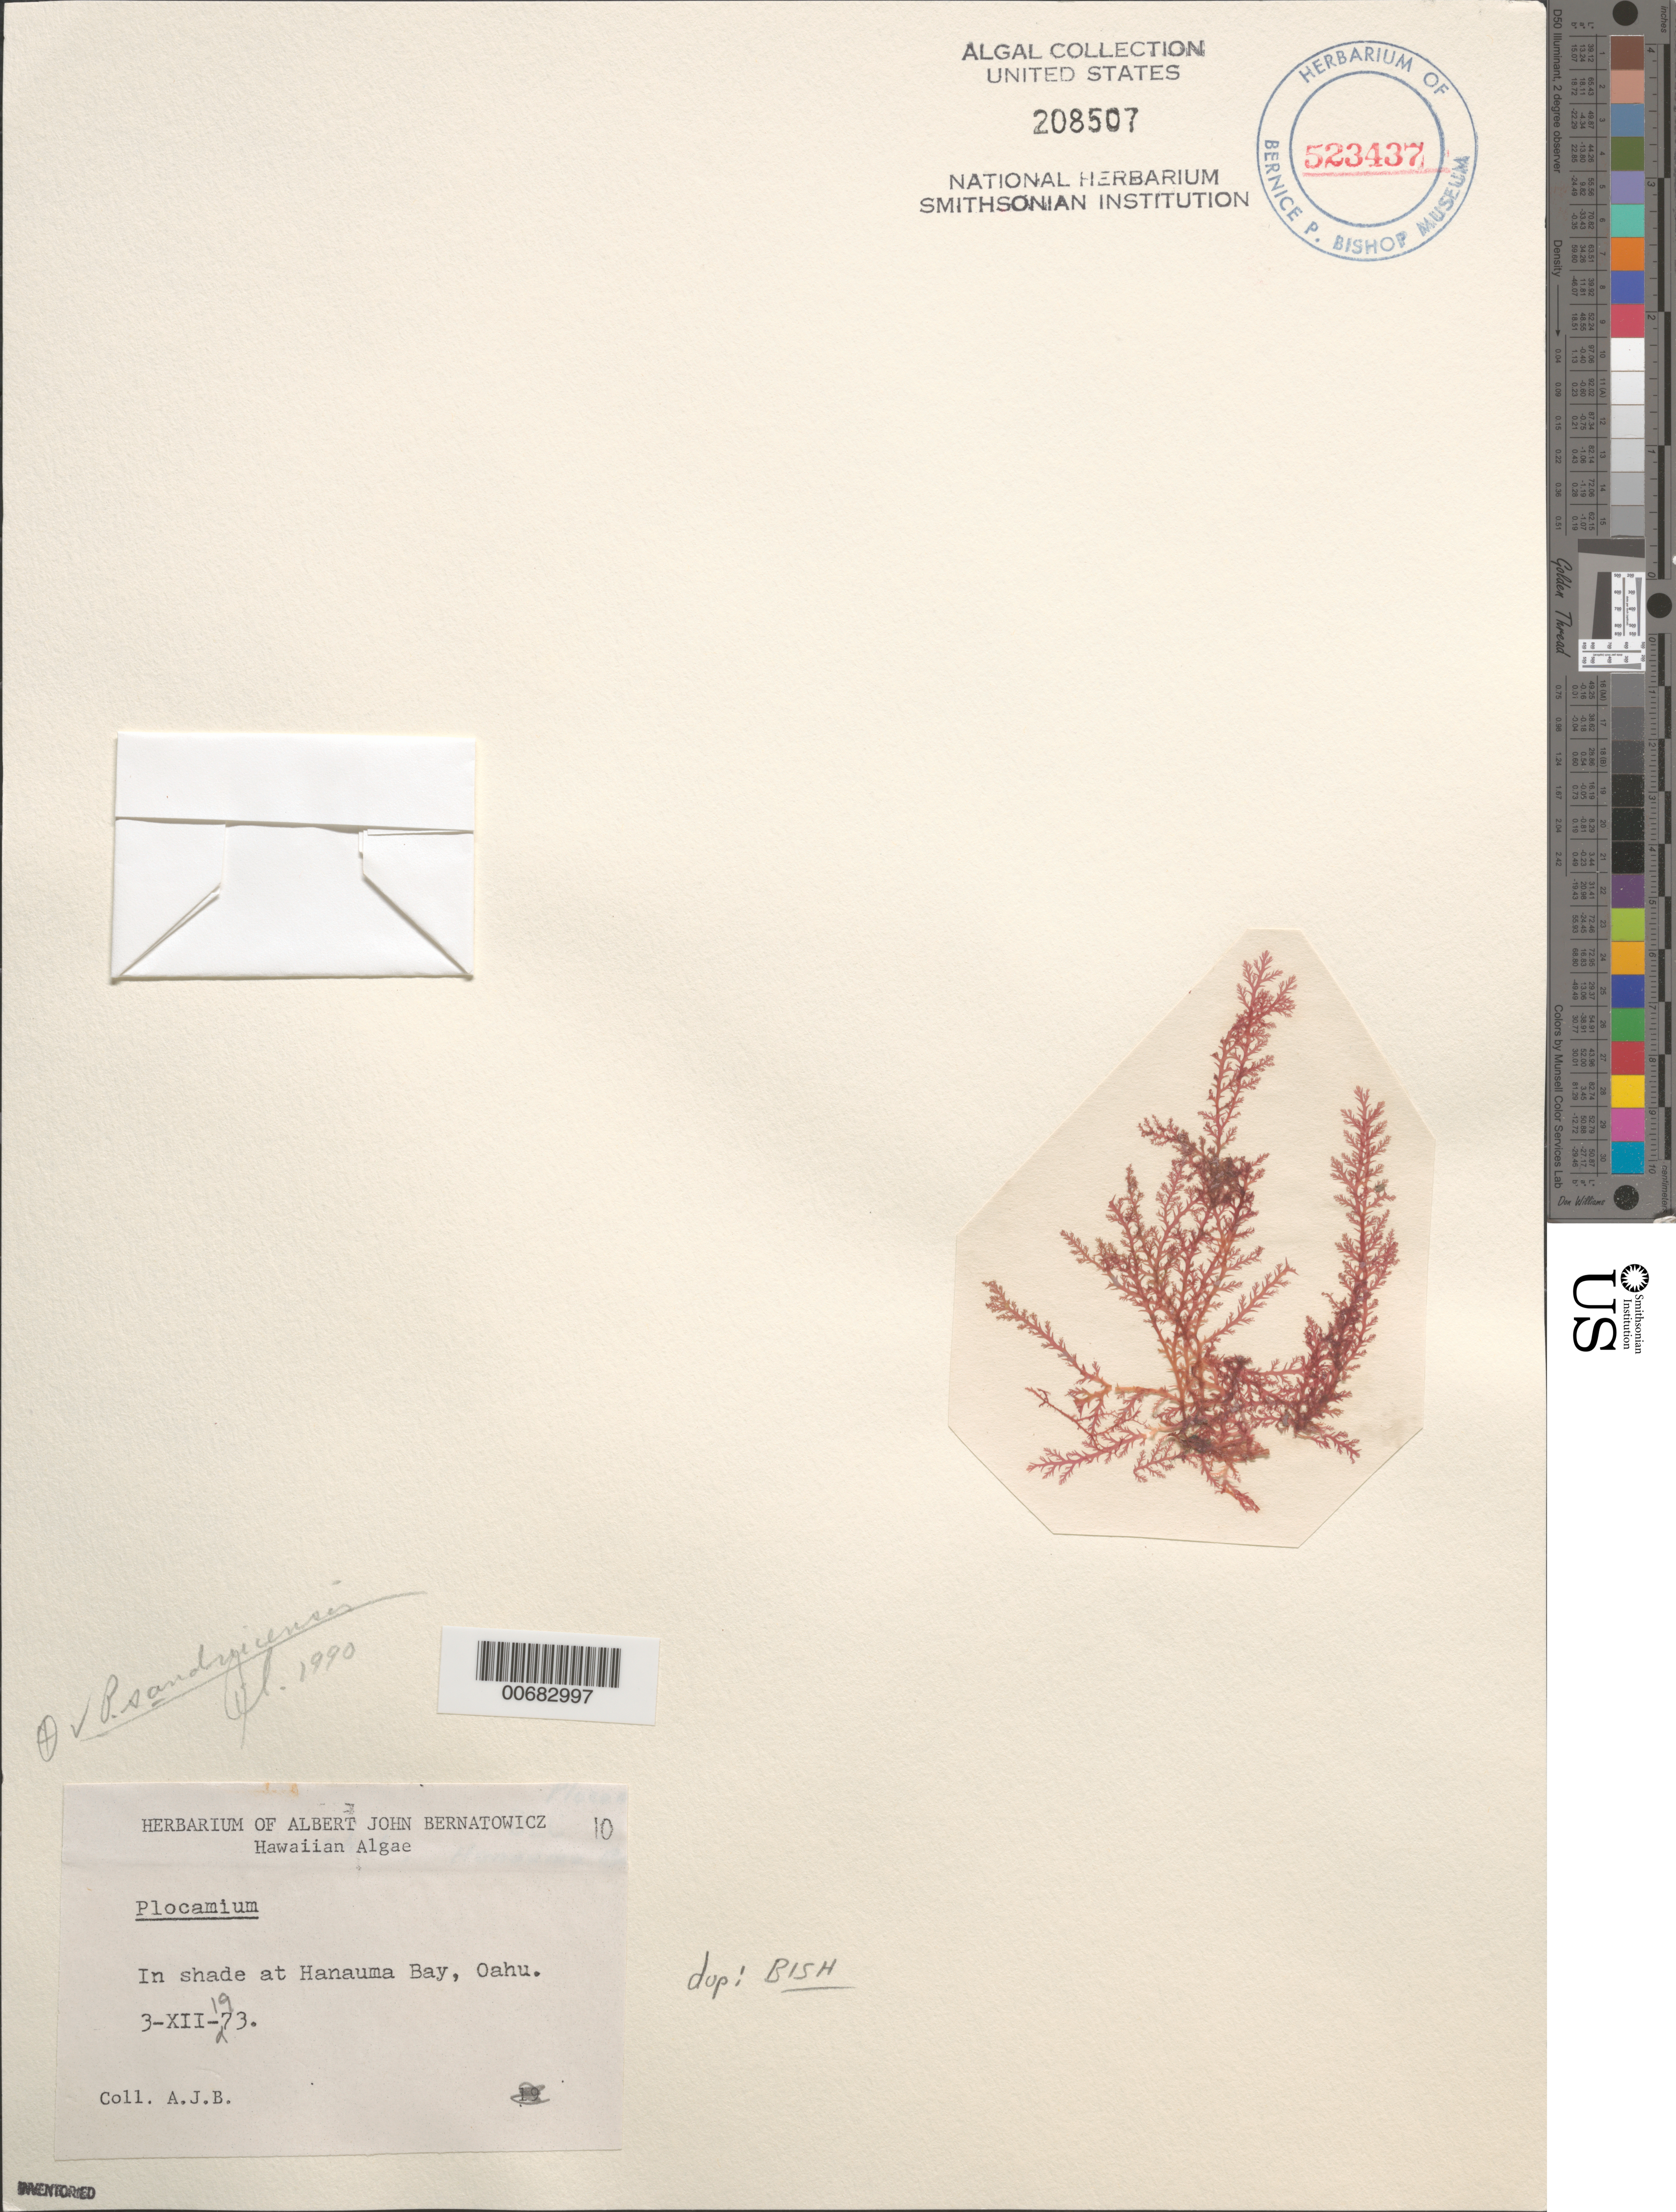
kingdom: Plantae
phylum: Rhodophyta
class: Florideophyceae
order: Plocamiales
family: Plocamiaceae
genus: Plocamium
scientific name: Plocamium sandvicense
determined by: Stewart, Joan G.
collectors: A. Bernatowicz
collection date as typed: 03 Dec 1973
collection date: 1973-12-03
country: United States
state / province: Hawaii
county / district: Honolulu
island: Oahu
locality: Hanauma Bay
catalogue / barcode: US 208507